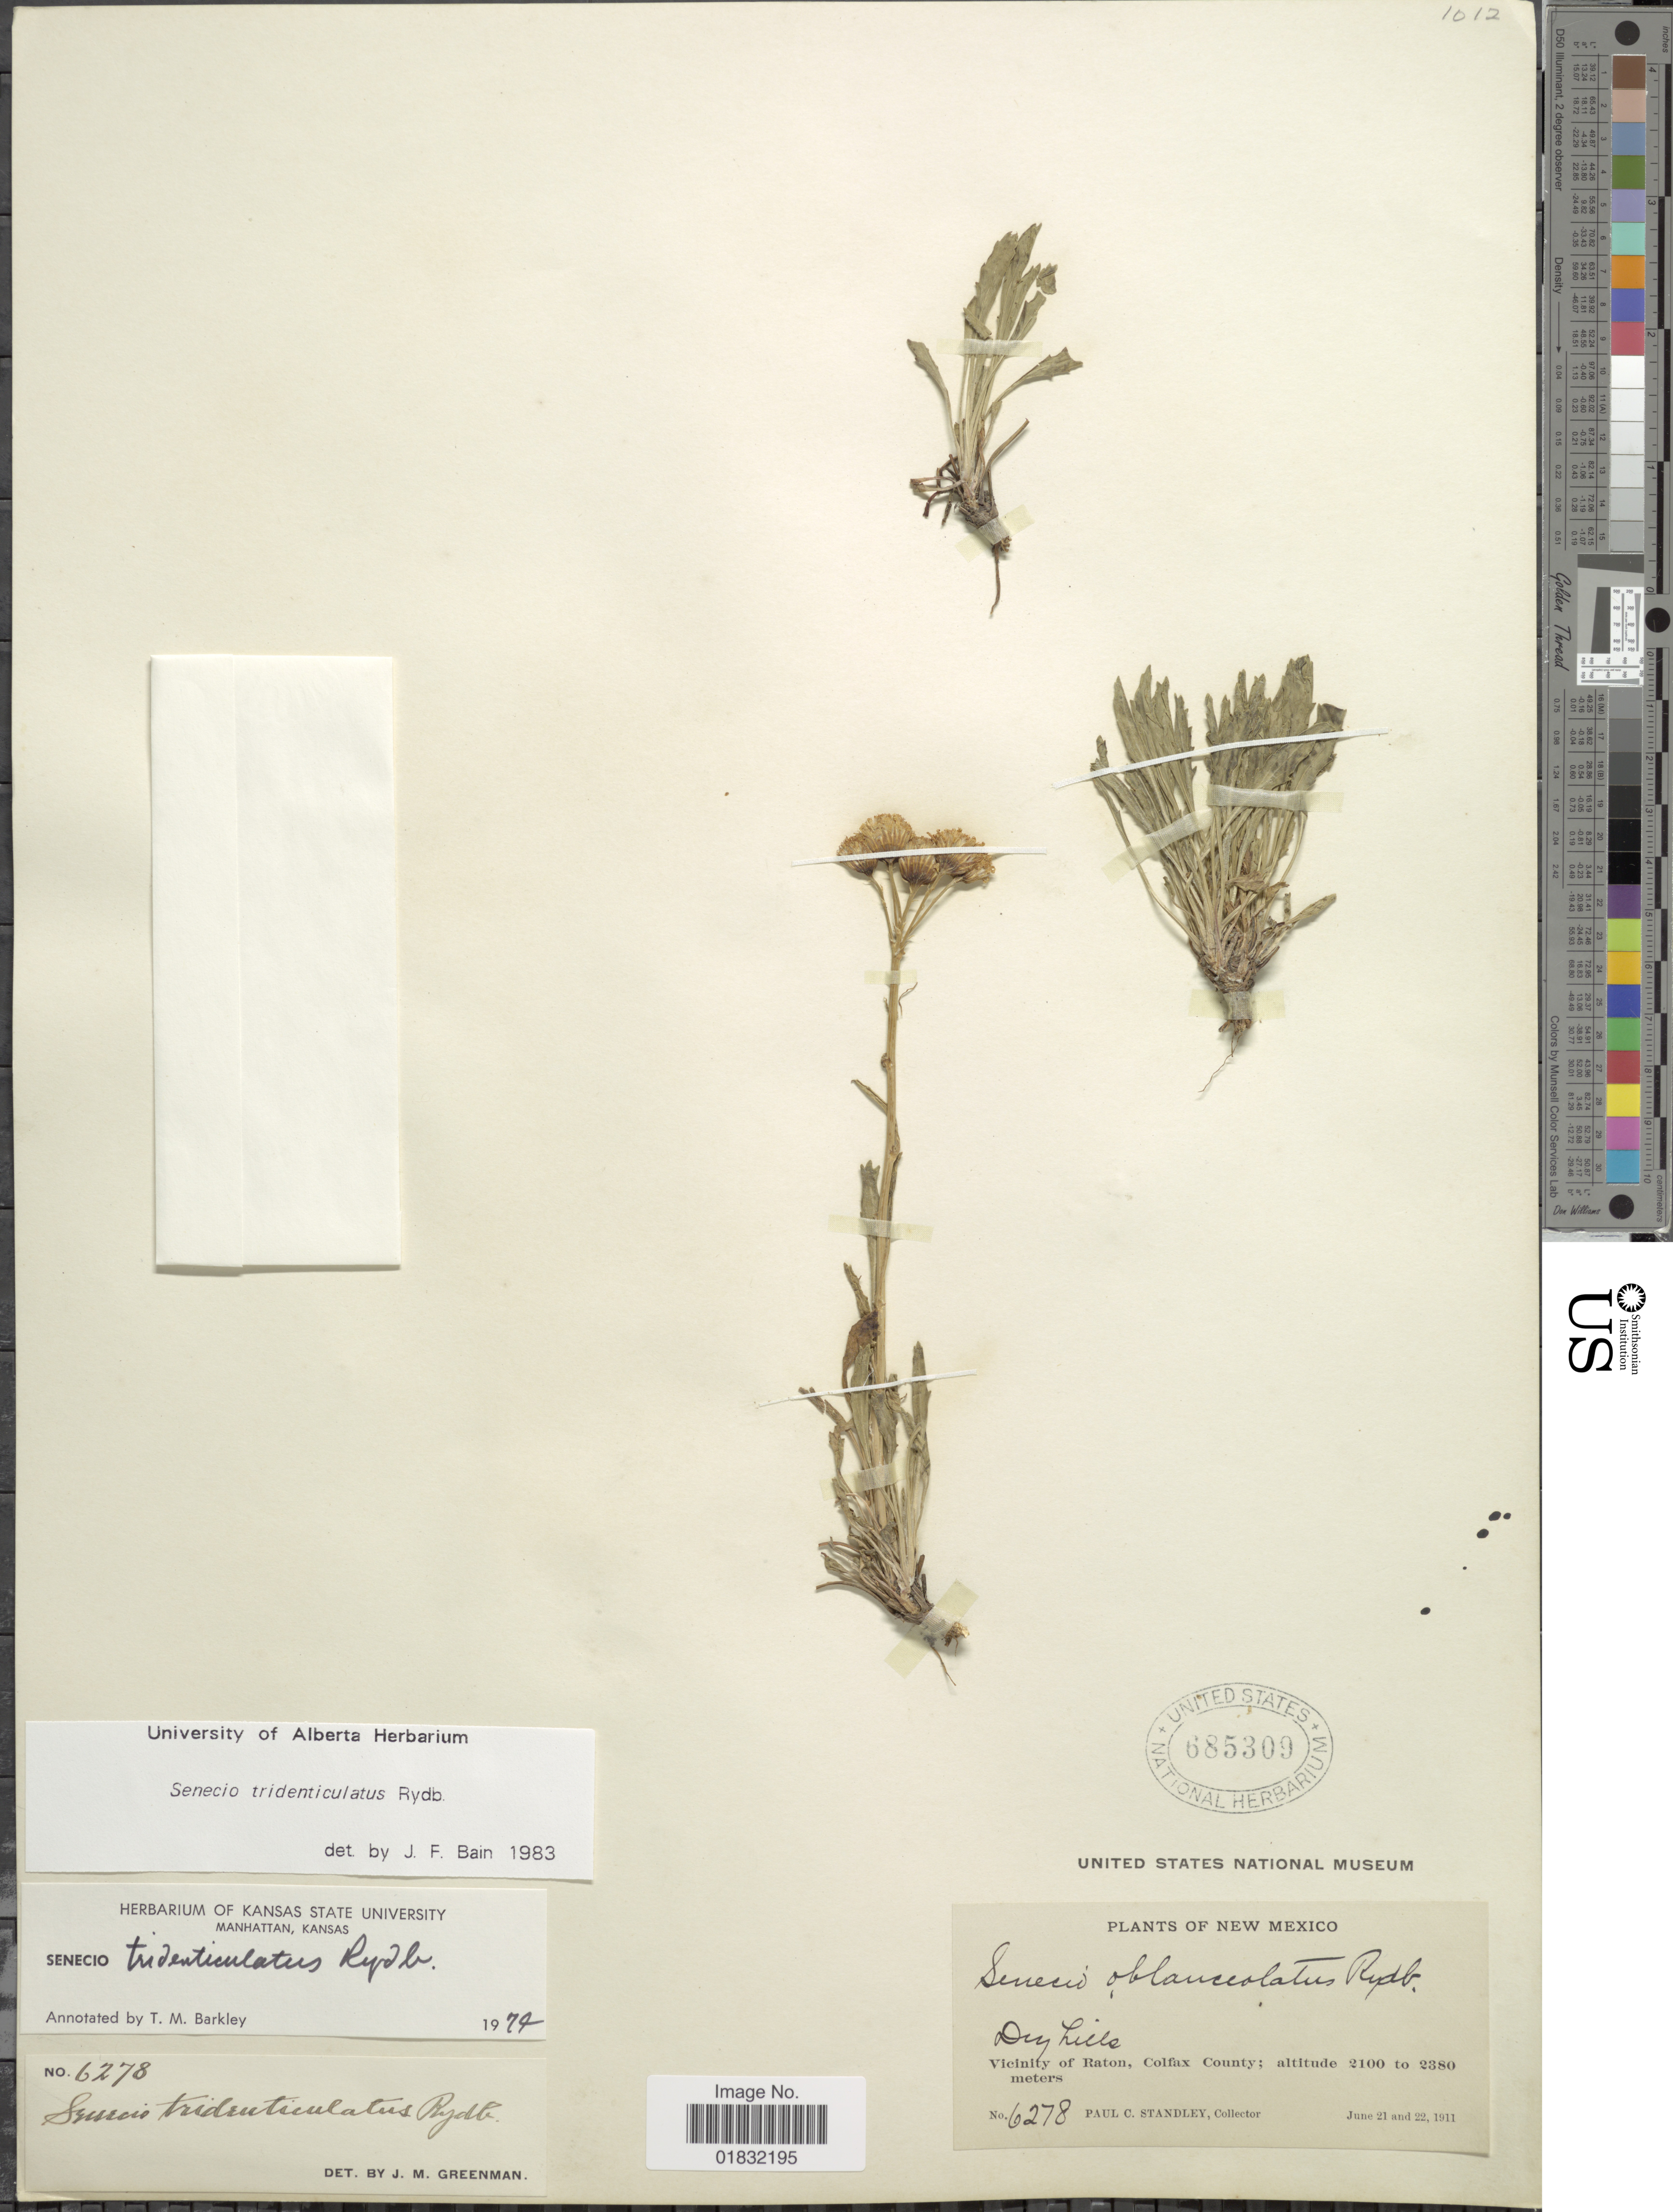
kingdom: Plantae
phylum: Tracheophyta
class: Magnoliopsida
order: Asterales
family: Asteraceae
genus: Packera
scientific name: Packera tridenticulata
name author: (Rydb.) W.A. Weber & Á. Löve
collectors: P. C. Standley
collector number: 6278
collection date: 1911-06-21/1911-06-22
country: United States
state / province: New Mexico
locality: Dry hills, Vicinity of Raton, Colfax County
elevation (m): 2100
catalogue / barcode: US 685309